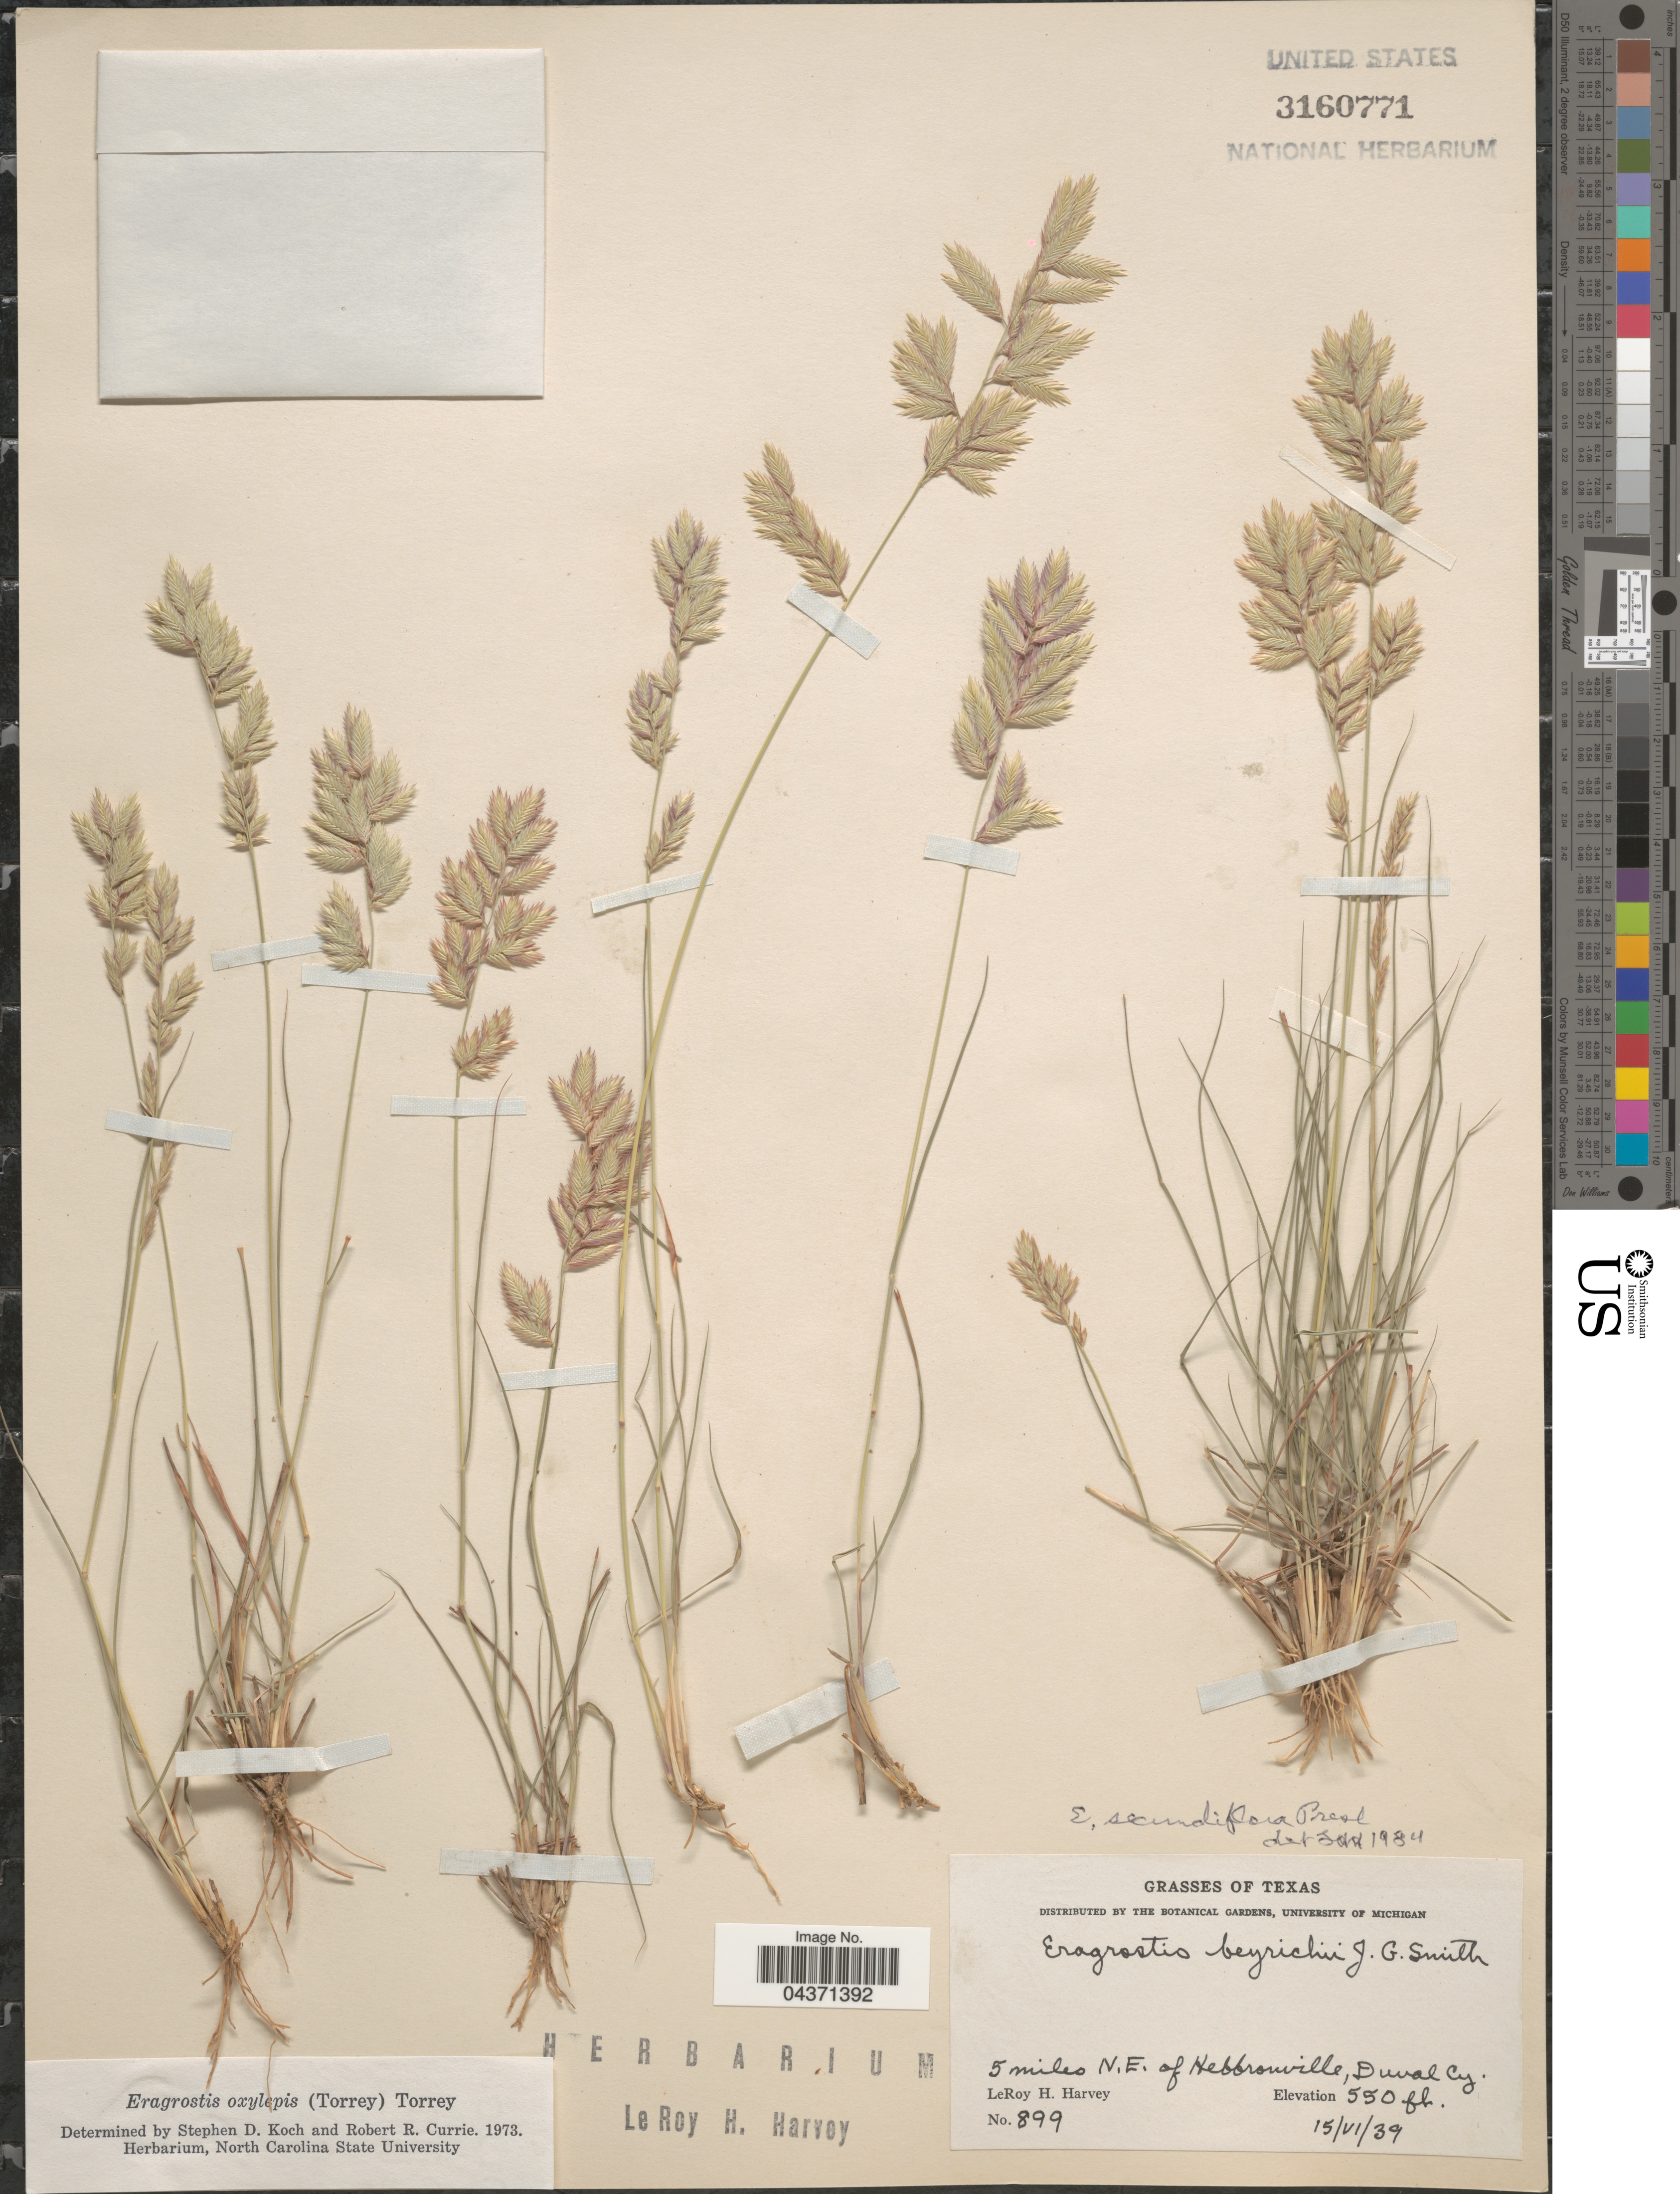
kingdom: Plantae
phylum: Tracheophyta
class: Liliopsida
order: Poales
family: Poaceae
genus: Eragrostis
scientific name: Eragrostis secundiflora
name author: J. Presl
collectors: L. H. Harvey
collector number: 899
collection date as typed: Transcribed d/m/y: 15/6/39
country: United States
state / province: Texas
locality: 5 miles N.E. of Hebbronville,Duval Cy.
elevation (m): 168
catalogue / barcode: US 3160771